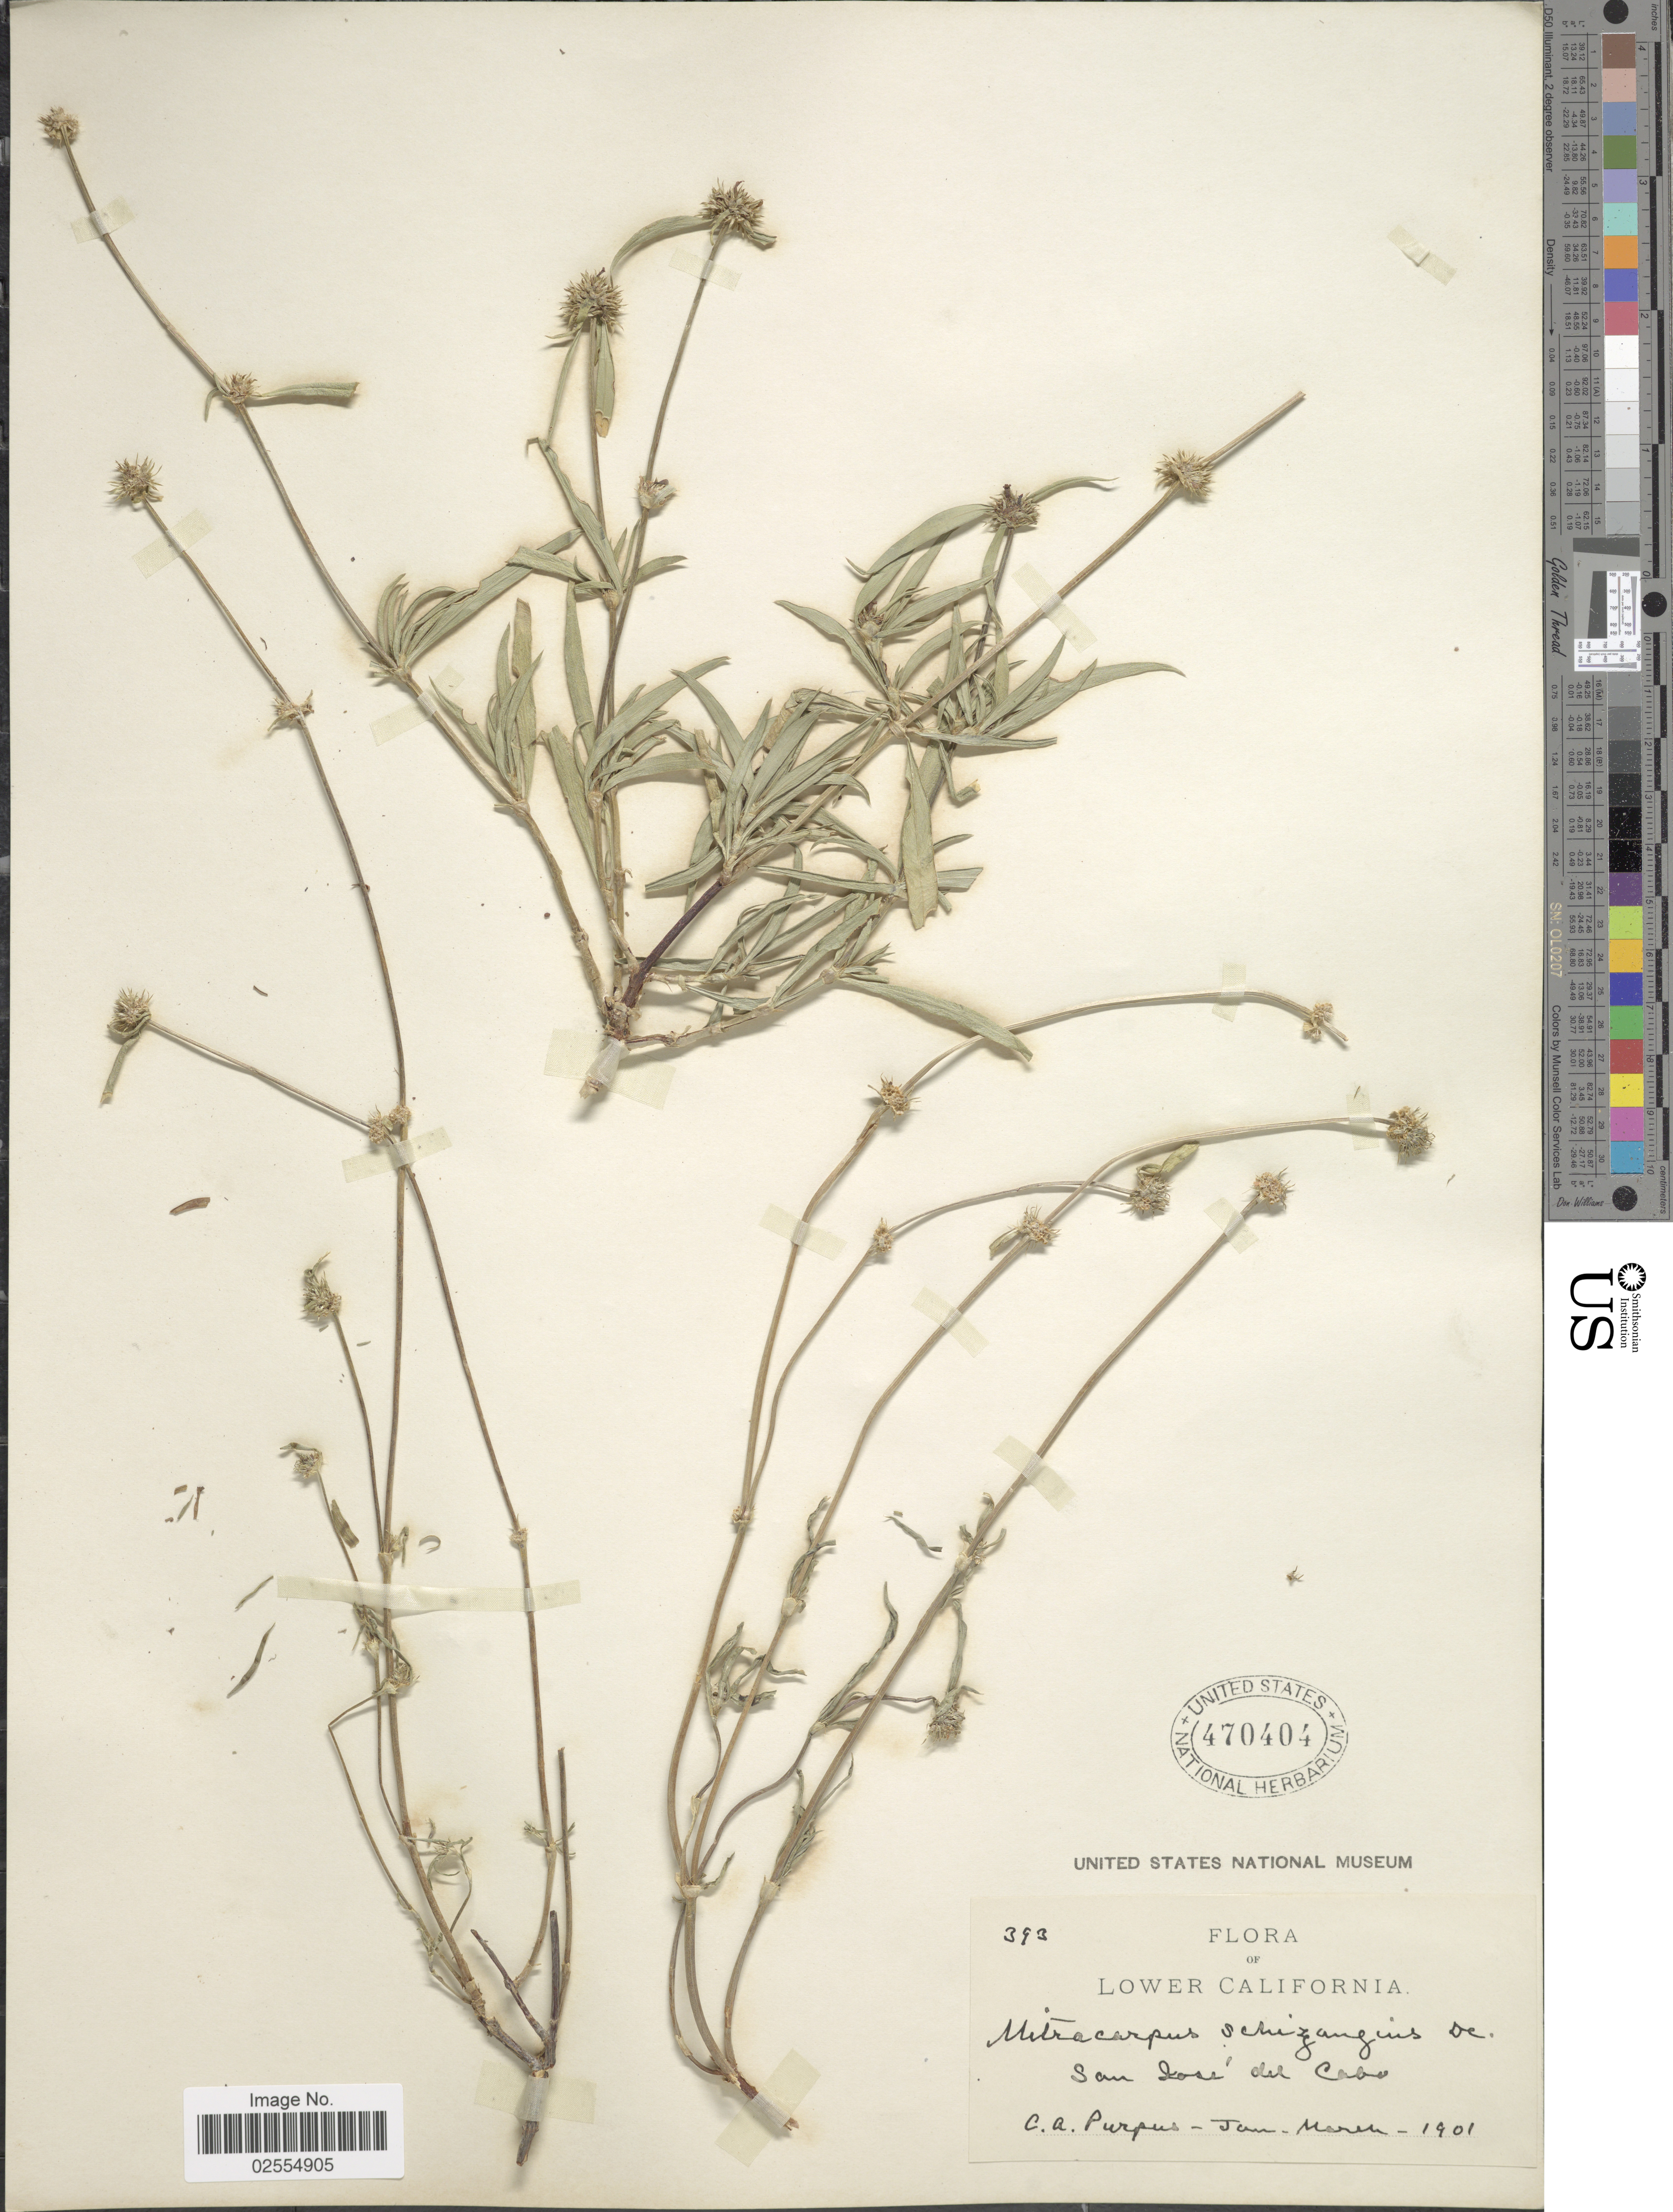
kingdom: Plantae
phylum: Tracheophyta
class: Magnoliopsida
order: Gentianales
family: Rubiaceae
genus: Mitracarpus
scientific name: Mitracarpus schizangius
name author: DC.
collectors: C. A. Purpus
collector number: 393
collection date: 1901-01/1901-03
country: Mexico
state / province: Baja California Sur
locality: Lower California. San José del Cabo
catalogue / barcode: US 470404